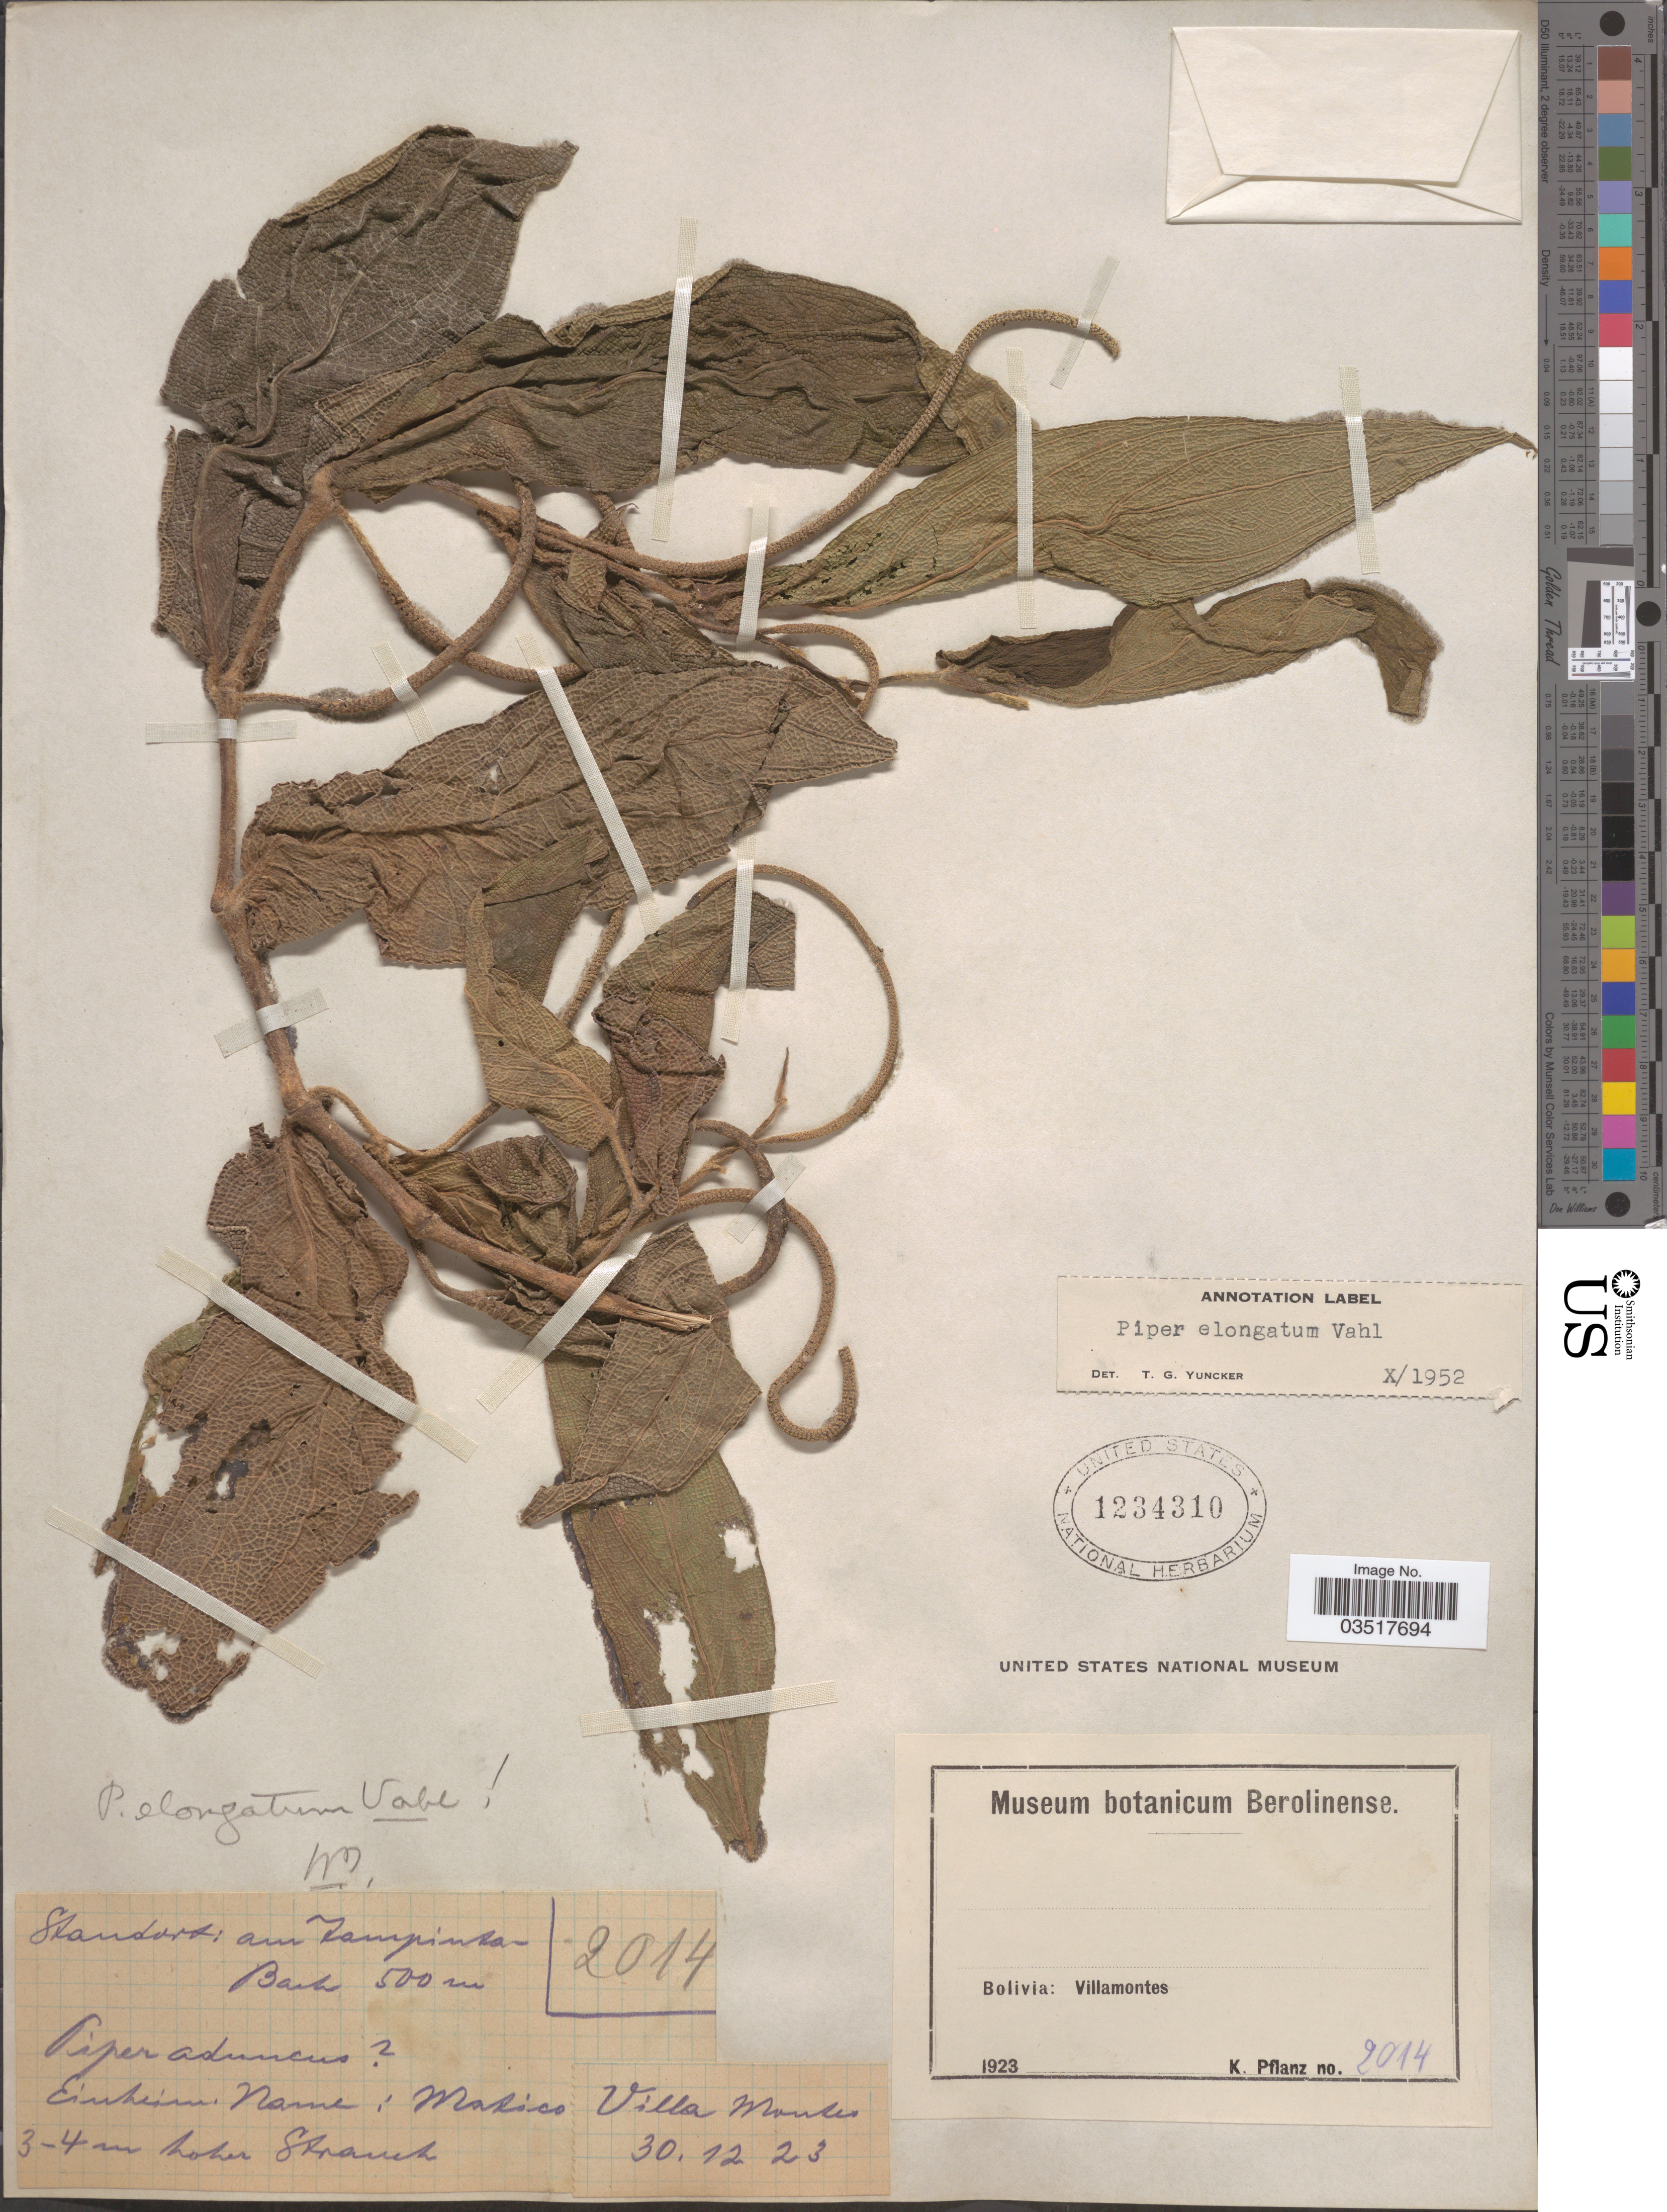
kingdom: Plantae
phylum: Tracheophyta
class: Magnoliopsida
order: Piperales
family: Piperaceae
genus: Piper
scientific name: Piper elongatum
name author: Vahl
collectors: K. Pflanz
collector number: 2014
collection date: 1923-12-30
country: Bolivia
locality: Villamontes. Am Tampinta-Bank.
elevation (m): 500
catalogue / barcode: US 1234310